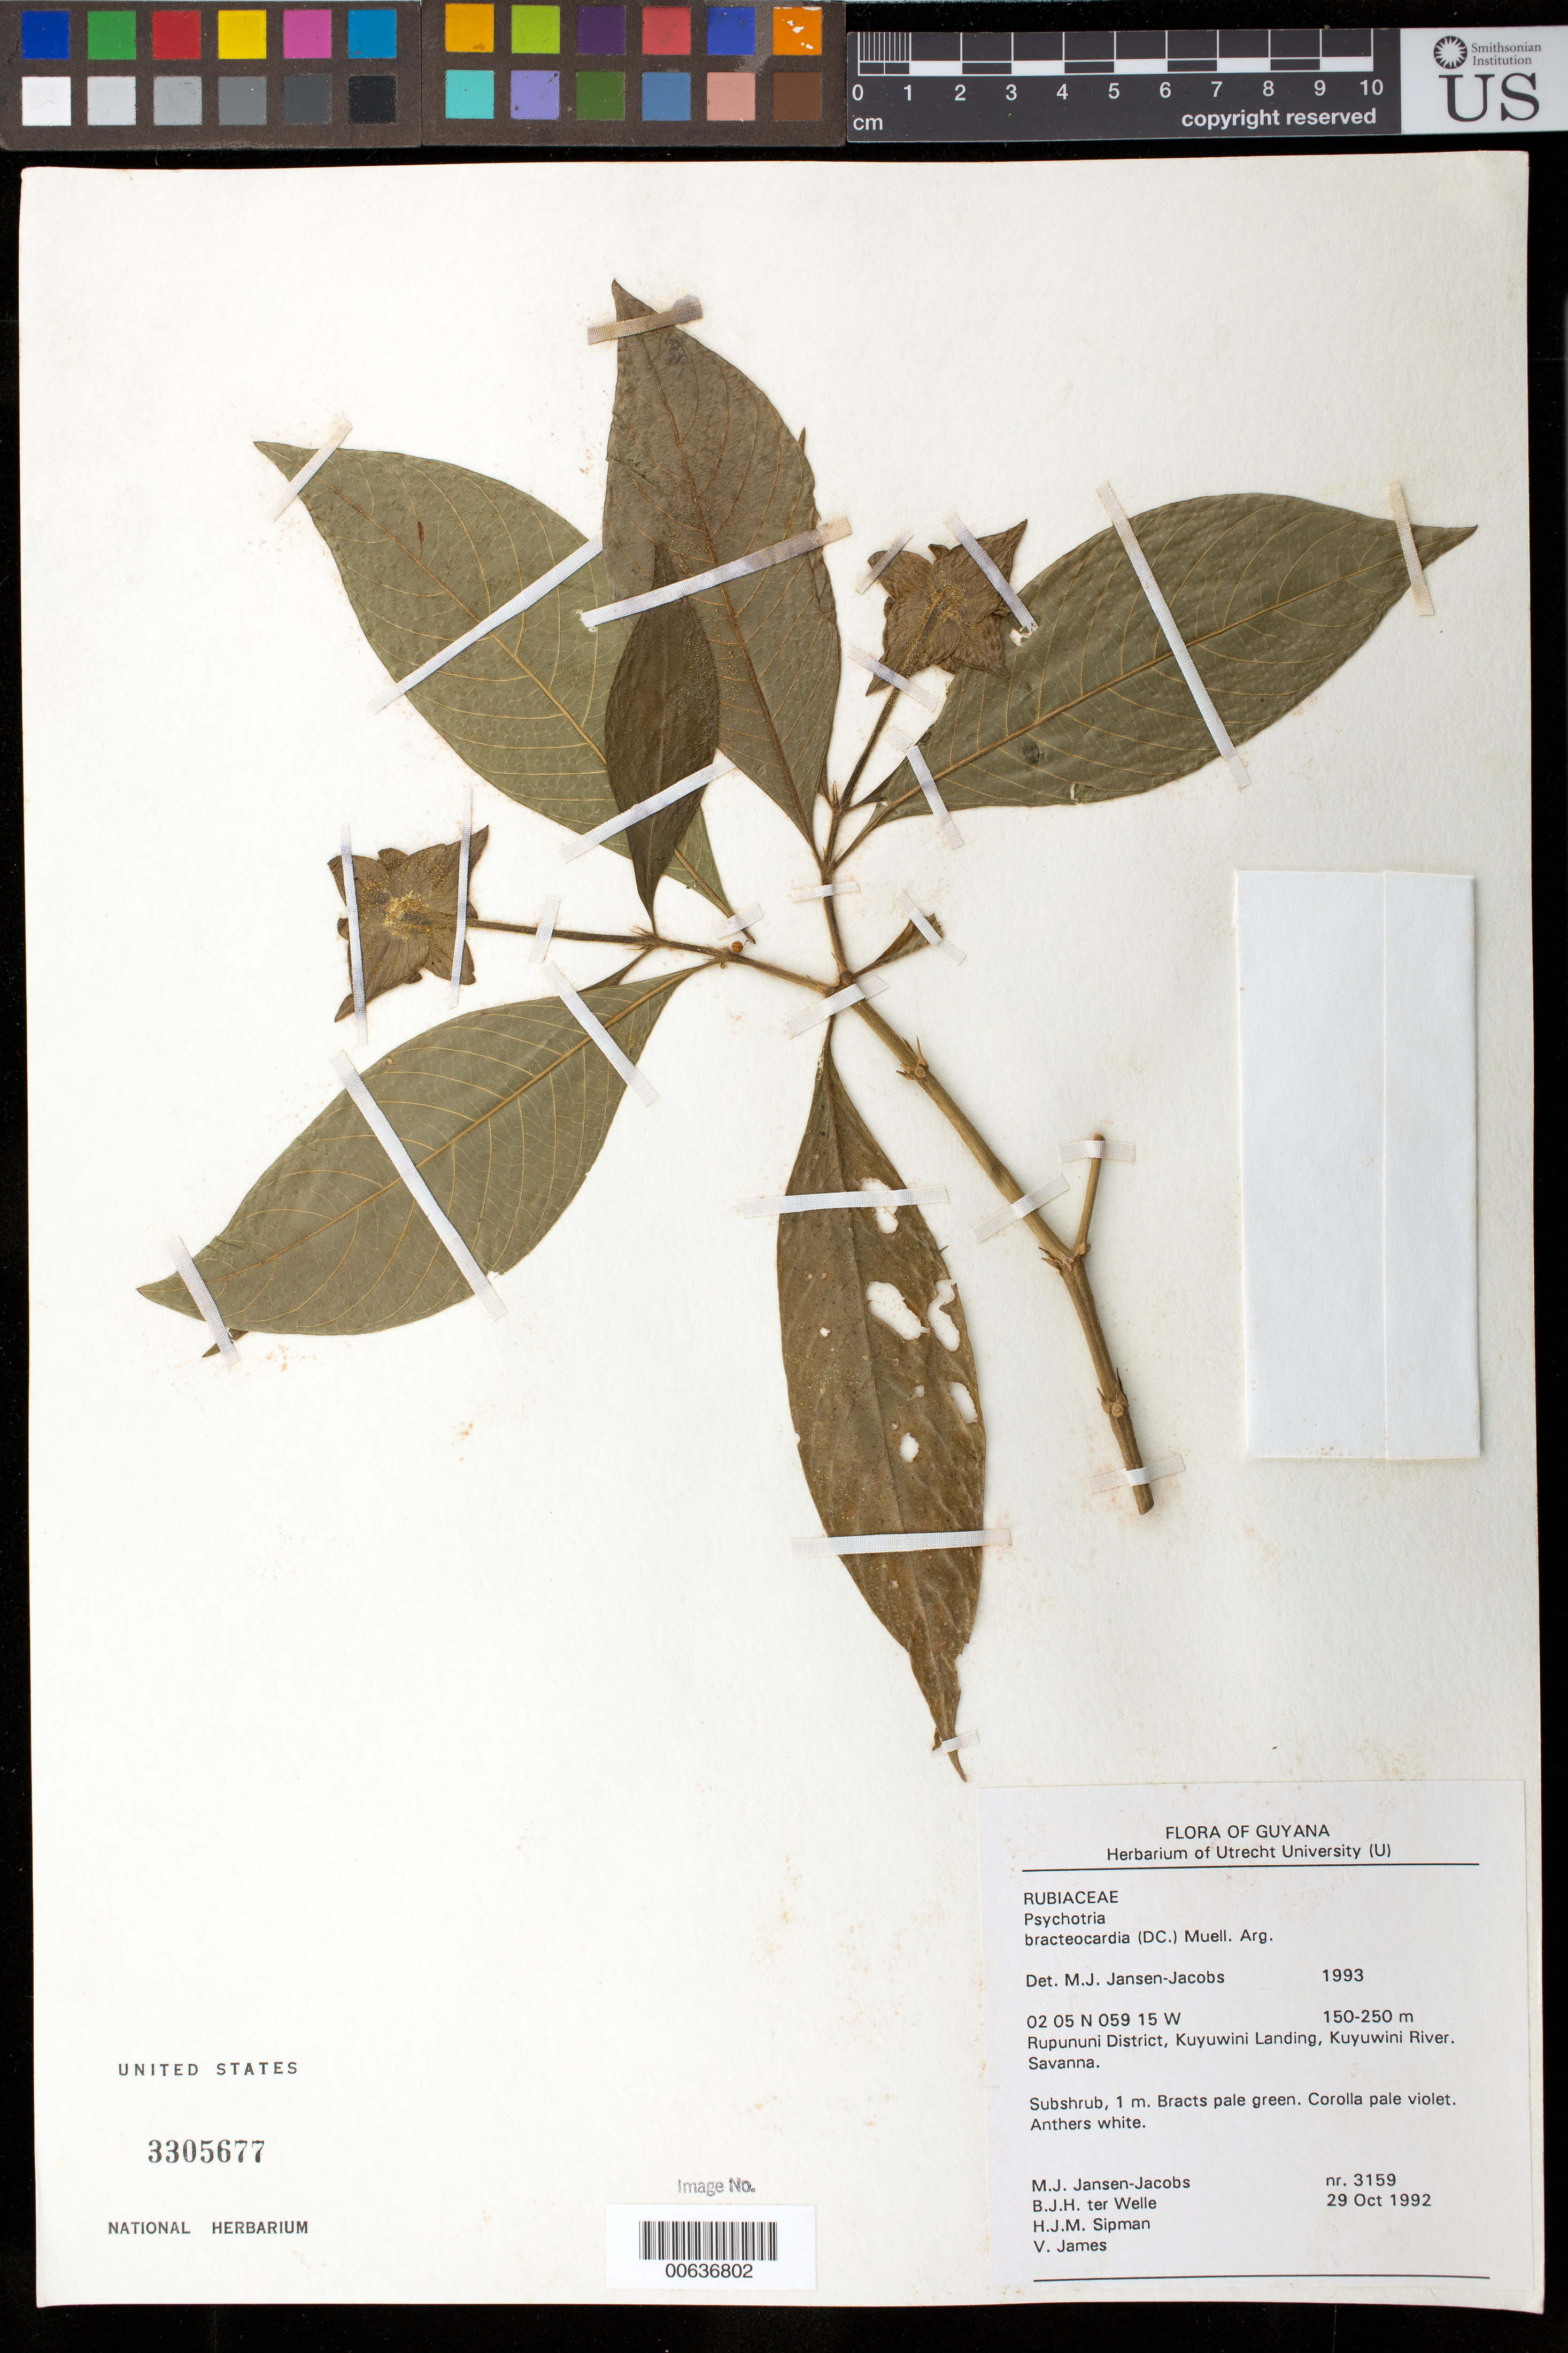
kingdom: Plantae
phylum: Tracheophyta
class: Magnoliopsida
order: Gentianales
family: Rubiaceae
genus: Palicourea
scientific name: Palicourea bracteocardia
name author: (DC.) Delprete & J.H. Kirkbr.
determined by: Kirkbride, J. H., Jr.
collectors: M. J. Jansen-Jacobs, B. Welle, H. J. M. Sipman & V. James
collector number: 3159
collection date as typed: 29-Oct-92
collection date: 1992-10-29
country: Guyana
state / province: U. Takutu-U. Essequibo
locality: Kuyuwini Landing, Kuyuwini River, Rupununi District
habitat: Savanna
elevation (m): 150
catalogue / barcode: US 3305677